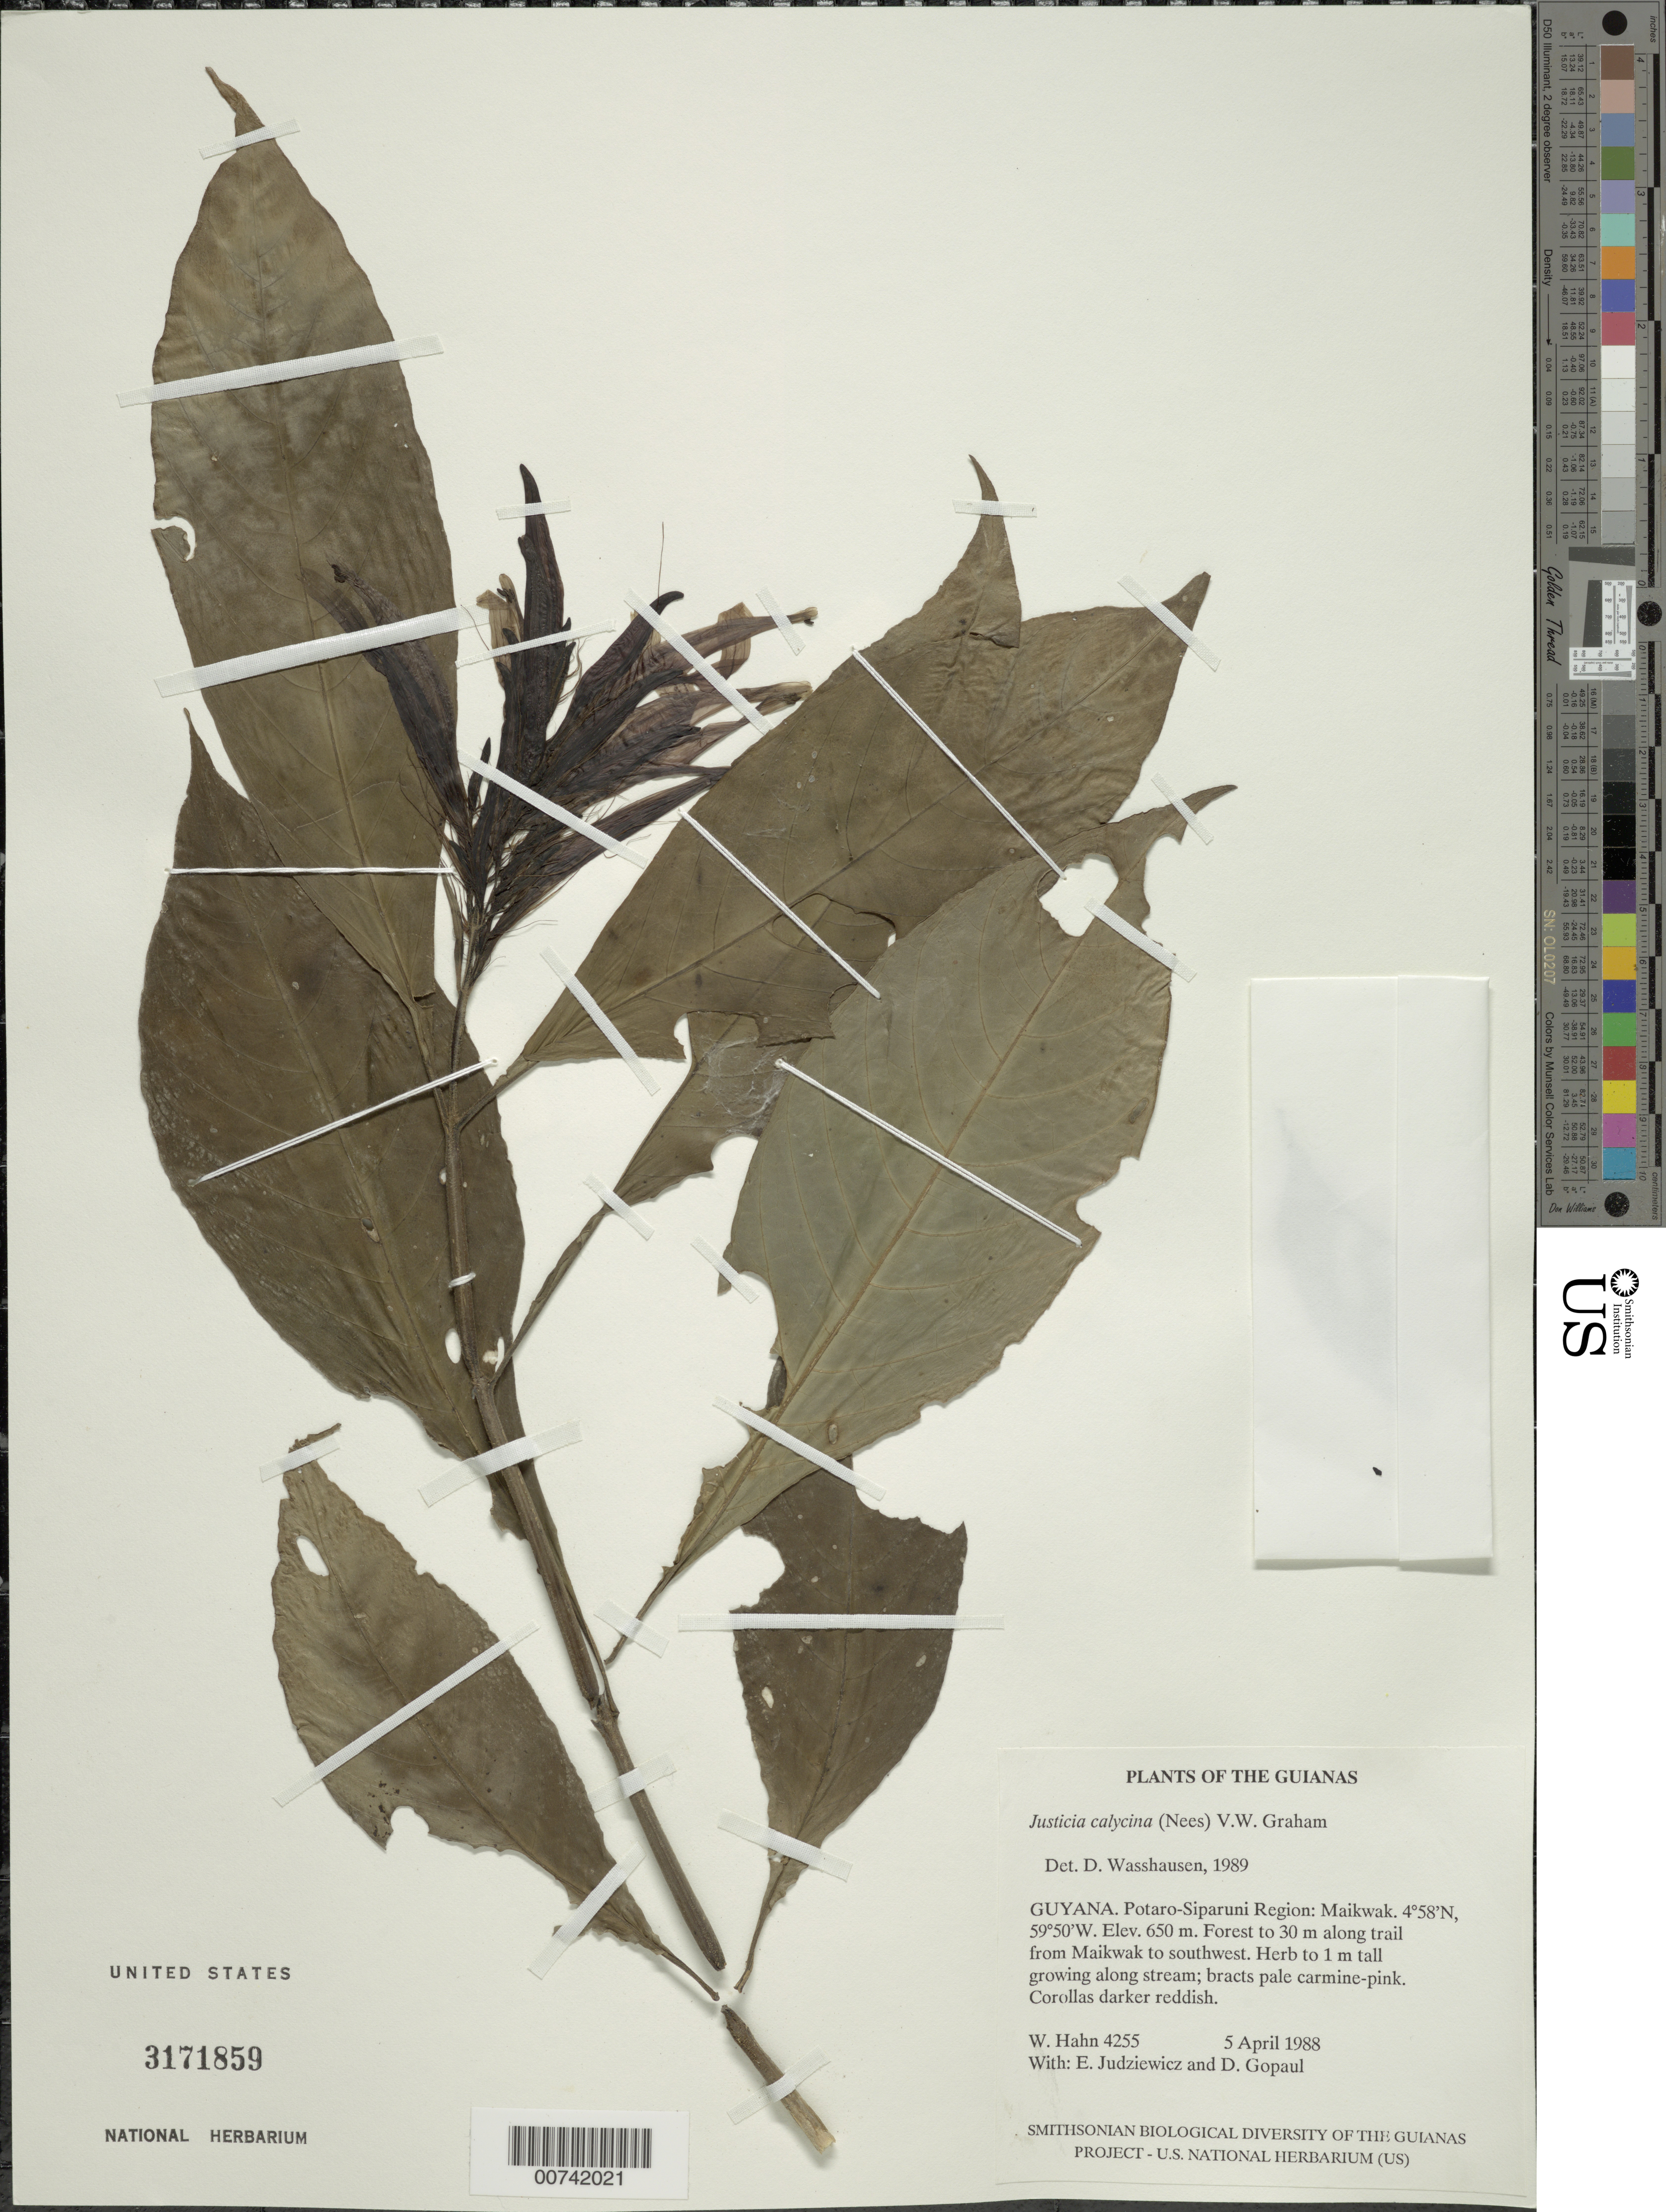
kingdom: Plantae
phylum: Tracheophyta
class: Magnoliopsida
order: Lamiales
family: Acanthaceae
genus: Justicia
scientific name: Justicia calycina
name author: (Nees) V.A.W. Graham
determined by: Wasshausen, Dieter C., (BOT), Smithsonian Institution - National Museum of Natural History (UNITED STATES)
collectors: W. Hahn, E. J. Judziewicz & D. Gopaul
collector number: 4255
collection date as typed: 5 April 1988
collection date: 1988-04-05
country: Guyana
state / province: Potaro-Siparuni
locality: Maikwak. Along trail from Maikwak to southwest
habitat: Forest to 30 m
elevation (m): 650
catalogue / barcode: US 3171859